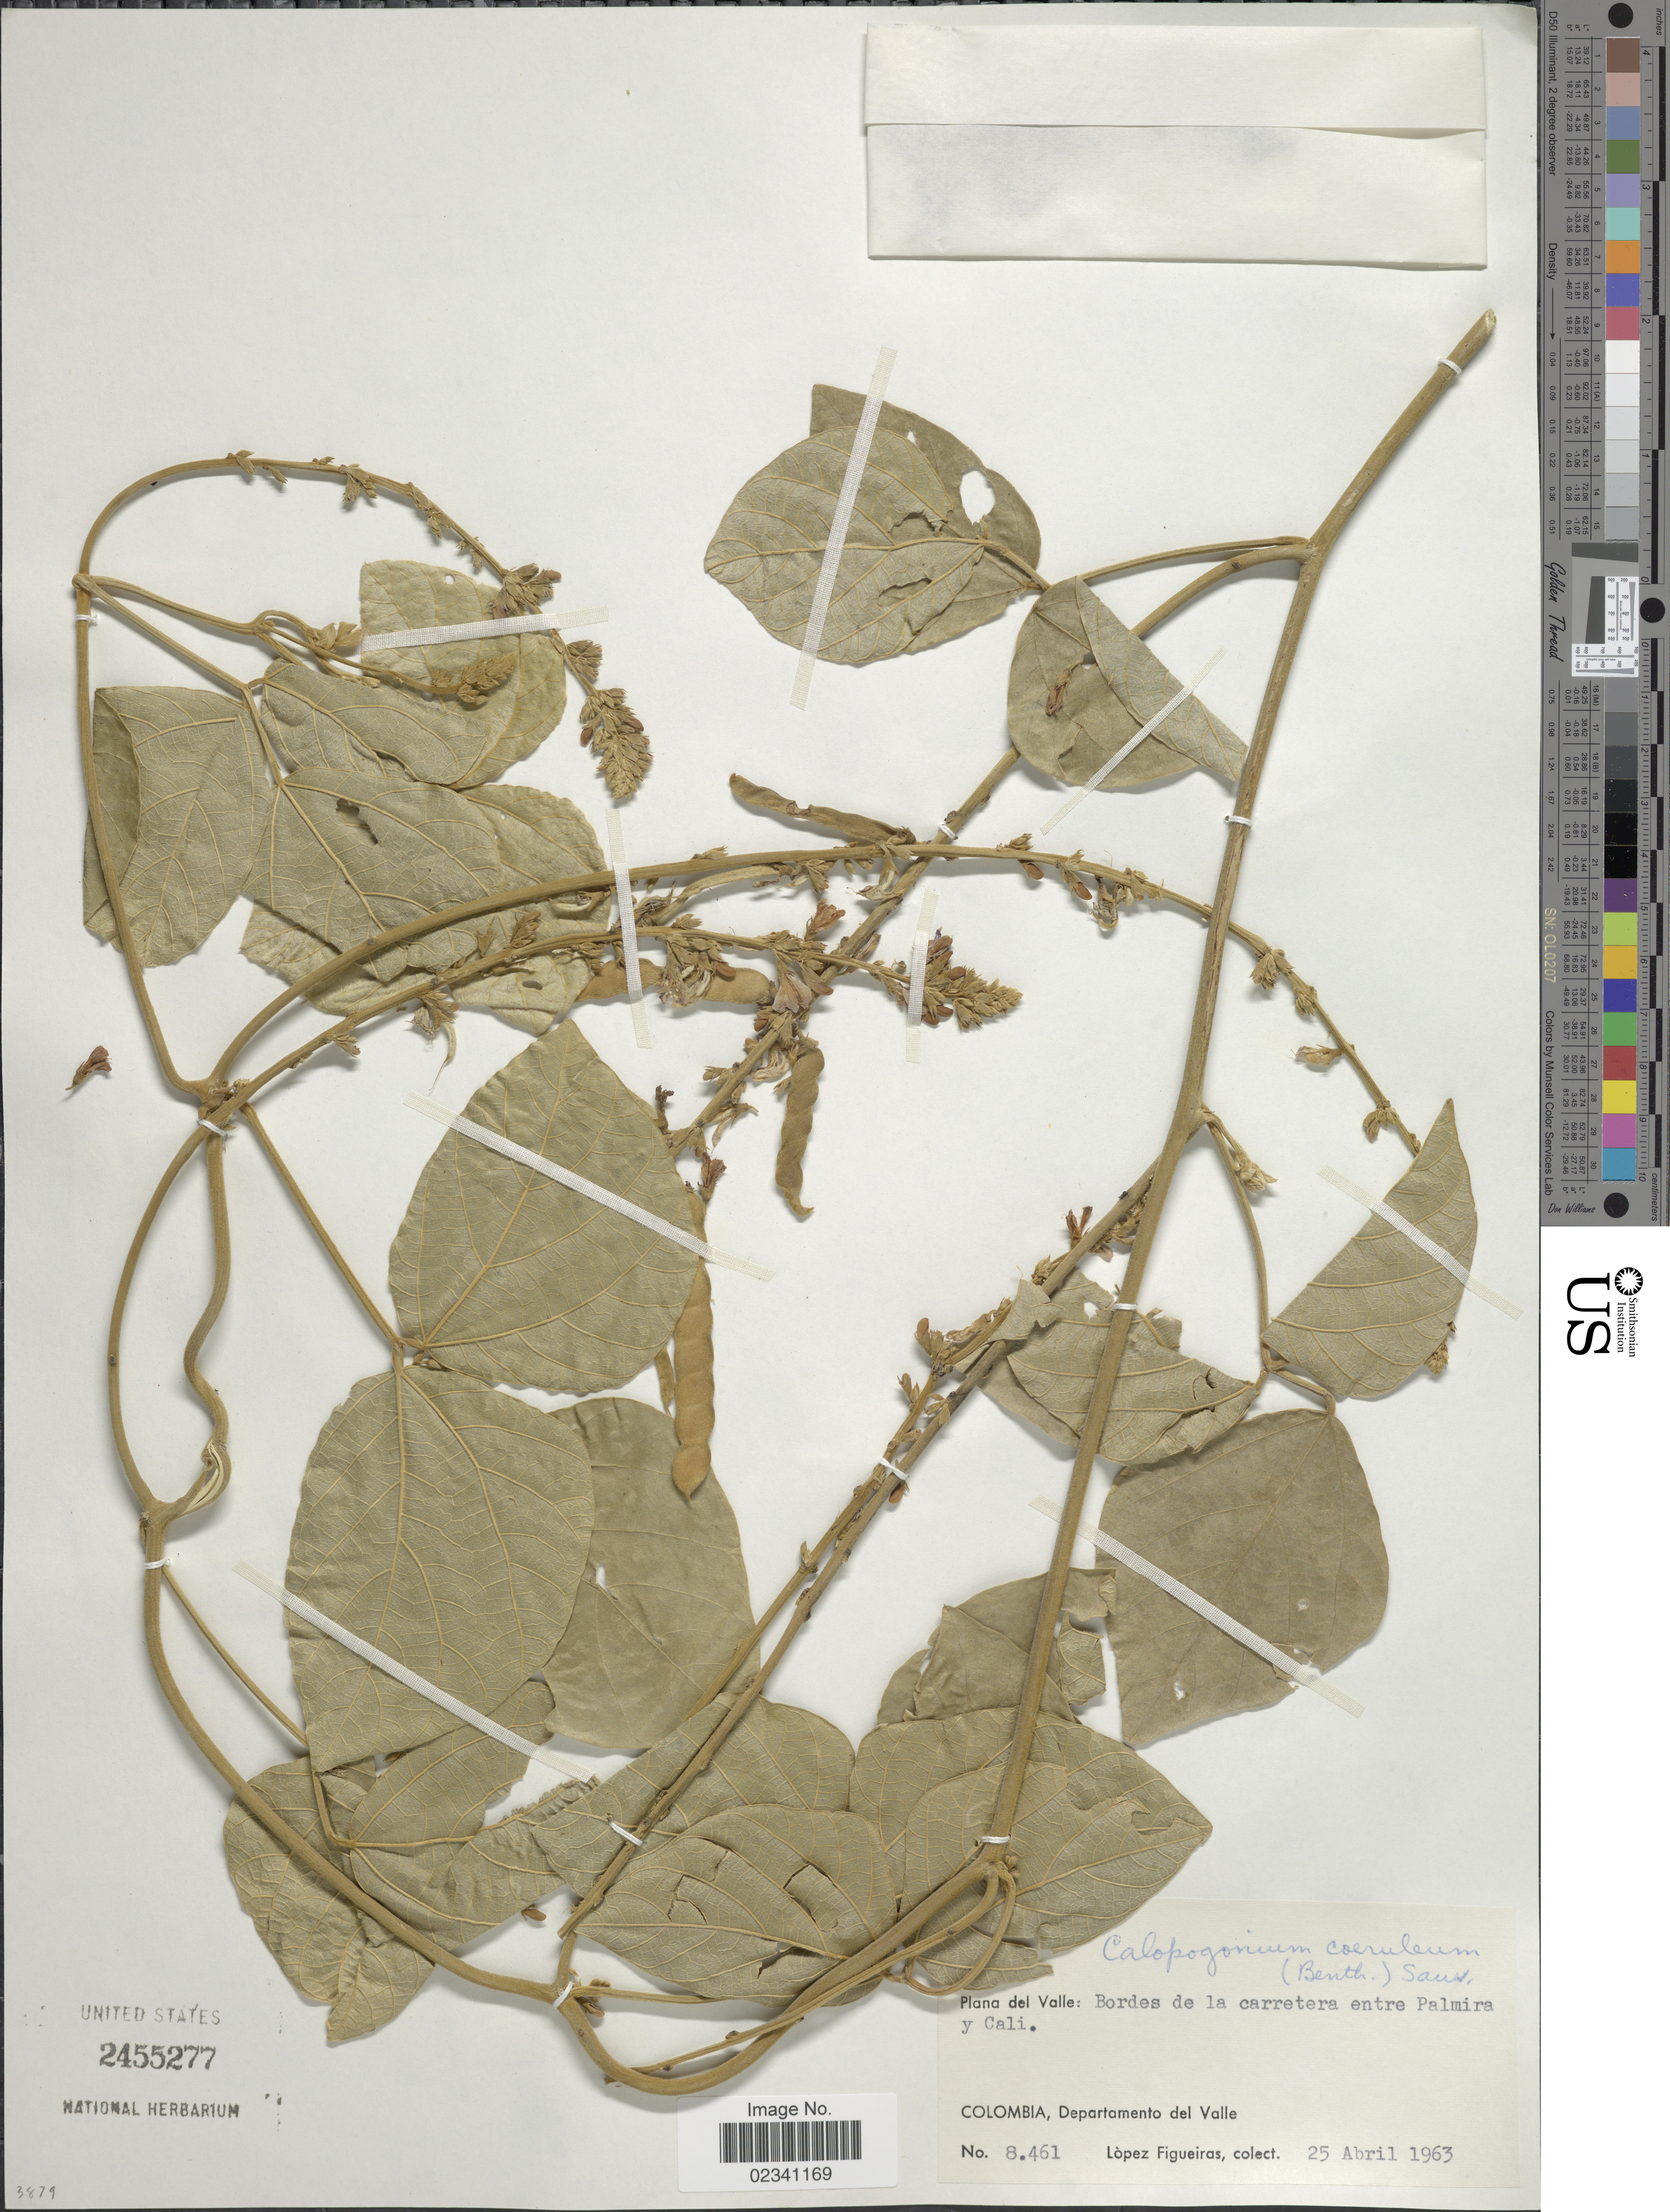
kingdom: Plantae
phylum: Tracheophyta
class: Magnoliopsida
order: Fabales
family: Fabaceae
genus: Calopogonium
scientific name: Calopogonium caeruleum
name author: (Benth.) C. Wright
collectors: M. López Figueiras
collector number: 8461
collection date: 1963-04-25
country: Colombia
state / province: Valle del Cauca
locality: Plana del Valle: Bordes de la carretera entre Palmira y Cali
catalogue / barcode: US 2455277